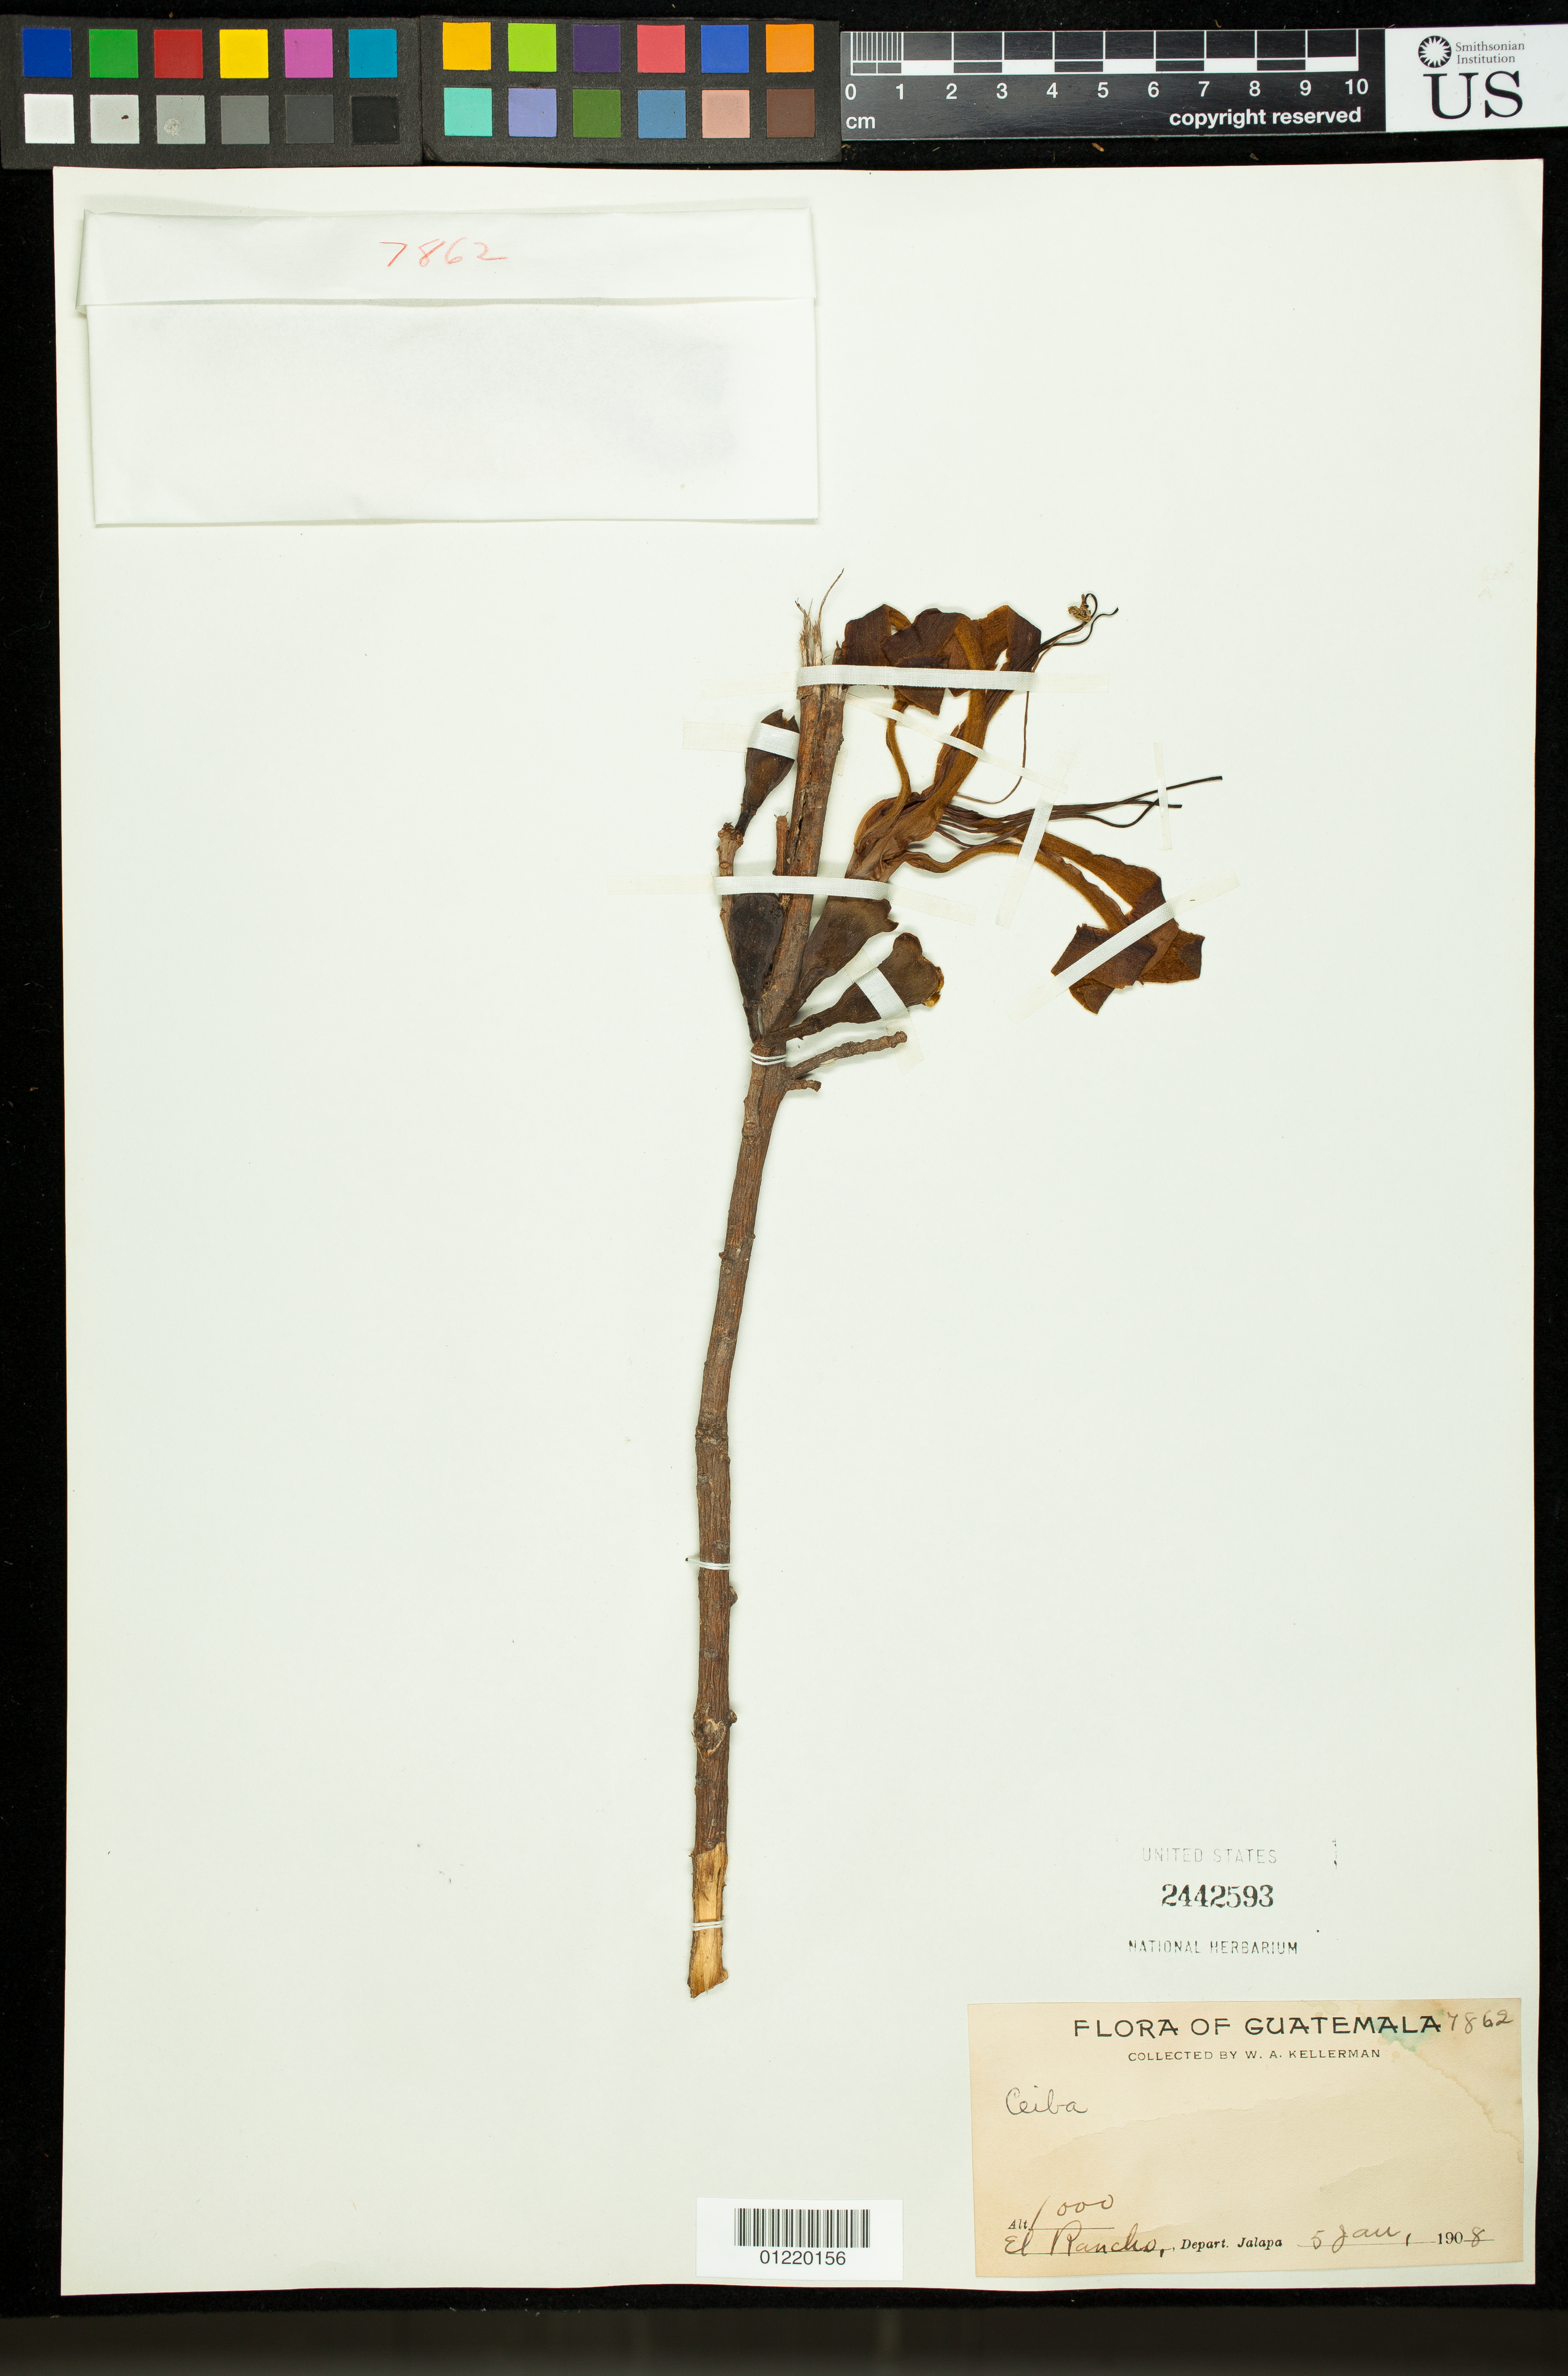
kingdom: Plantae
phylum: Tracheophyta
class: Magnoliopsida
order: Malvales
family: Malvaceae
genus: Ceiba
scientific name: Ceiba sp.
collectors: W. A. Kellerman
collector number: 7862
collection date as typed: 1/5/1908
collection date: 1908-01-05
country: Guatemala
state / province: Jalapa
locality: Ceiba. El Rancho, Depart. Jalapa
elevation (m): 1000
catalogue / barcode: US 2442593